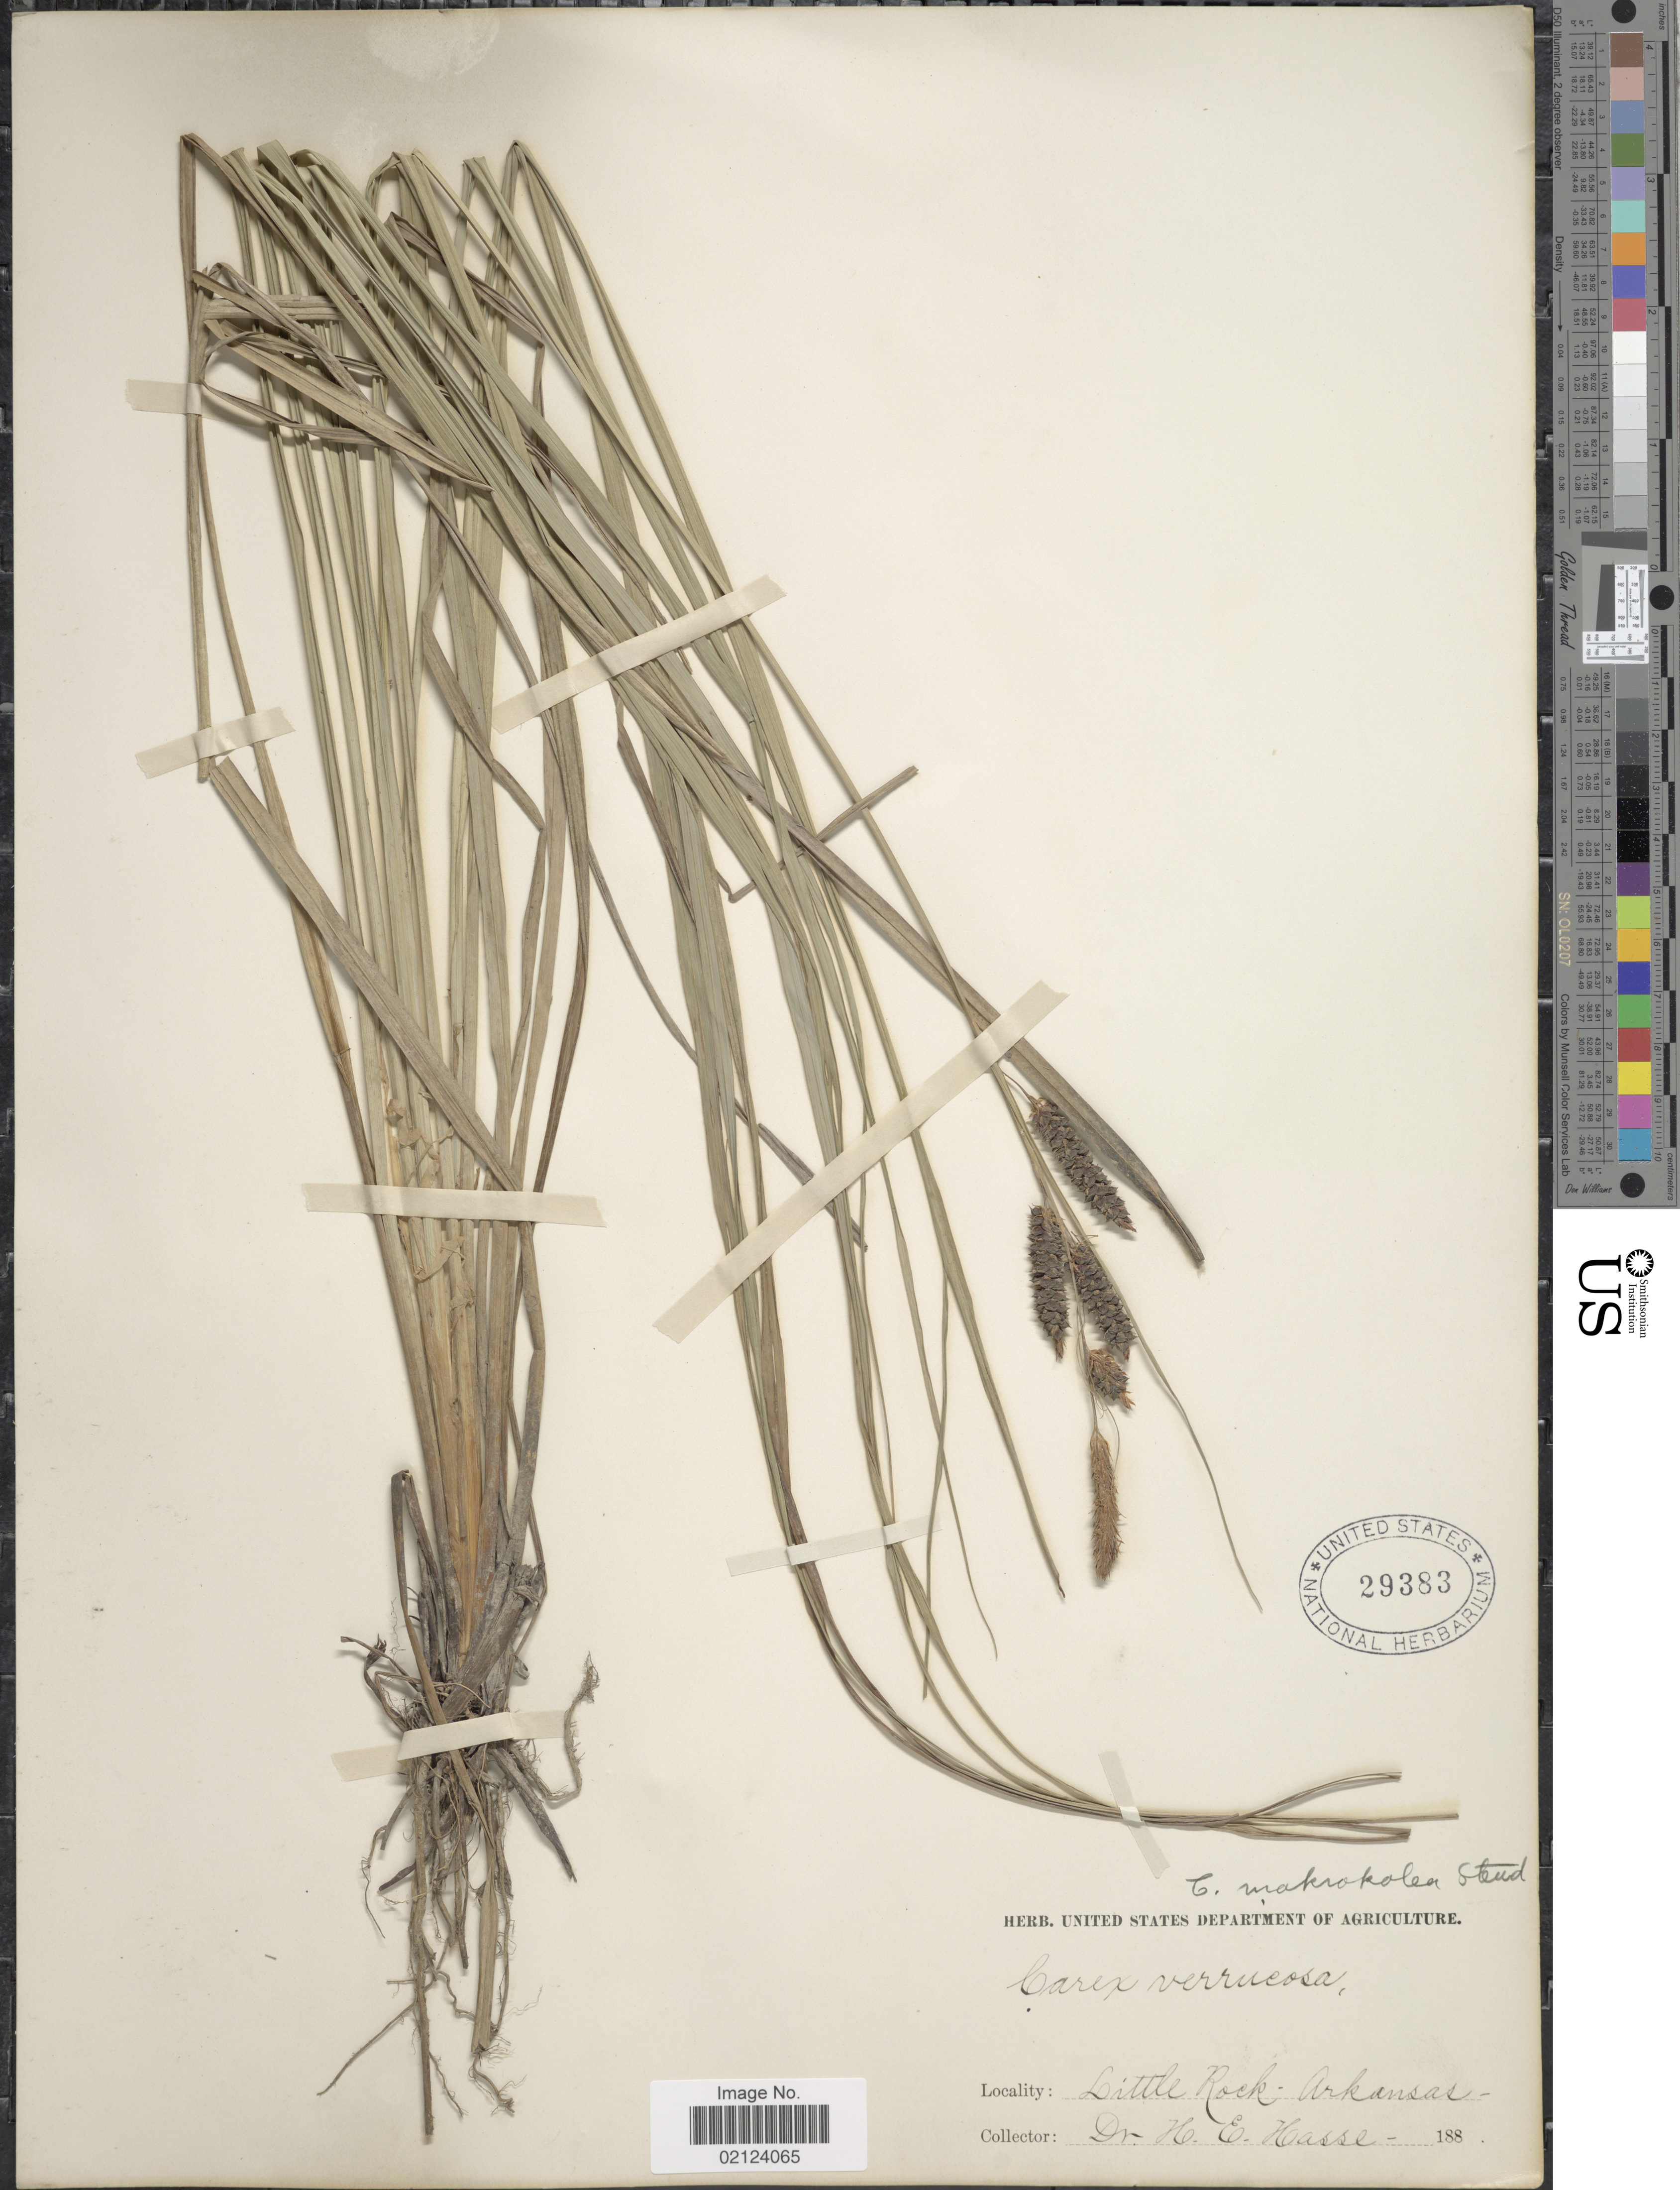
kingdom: Plantae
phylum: Tracheophyta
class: Liliopsida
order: Poales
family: Cyperaceae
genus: Carex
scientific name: Carex joorii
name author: L.H. Bailey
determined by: Strong, Mark T., (BOT), Smithsonian Institution - National Museum of Natural History (UNITED STATES)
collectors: H. E. Hasse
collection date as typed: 188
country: United States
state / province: Arkansas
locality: Little Rock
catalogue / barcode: US 29383